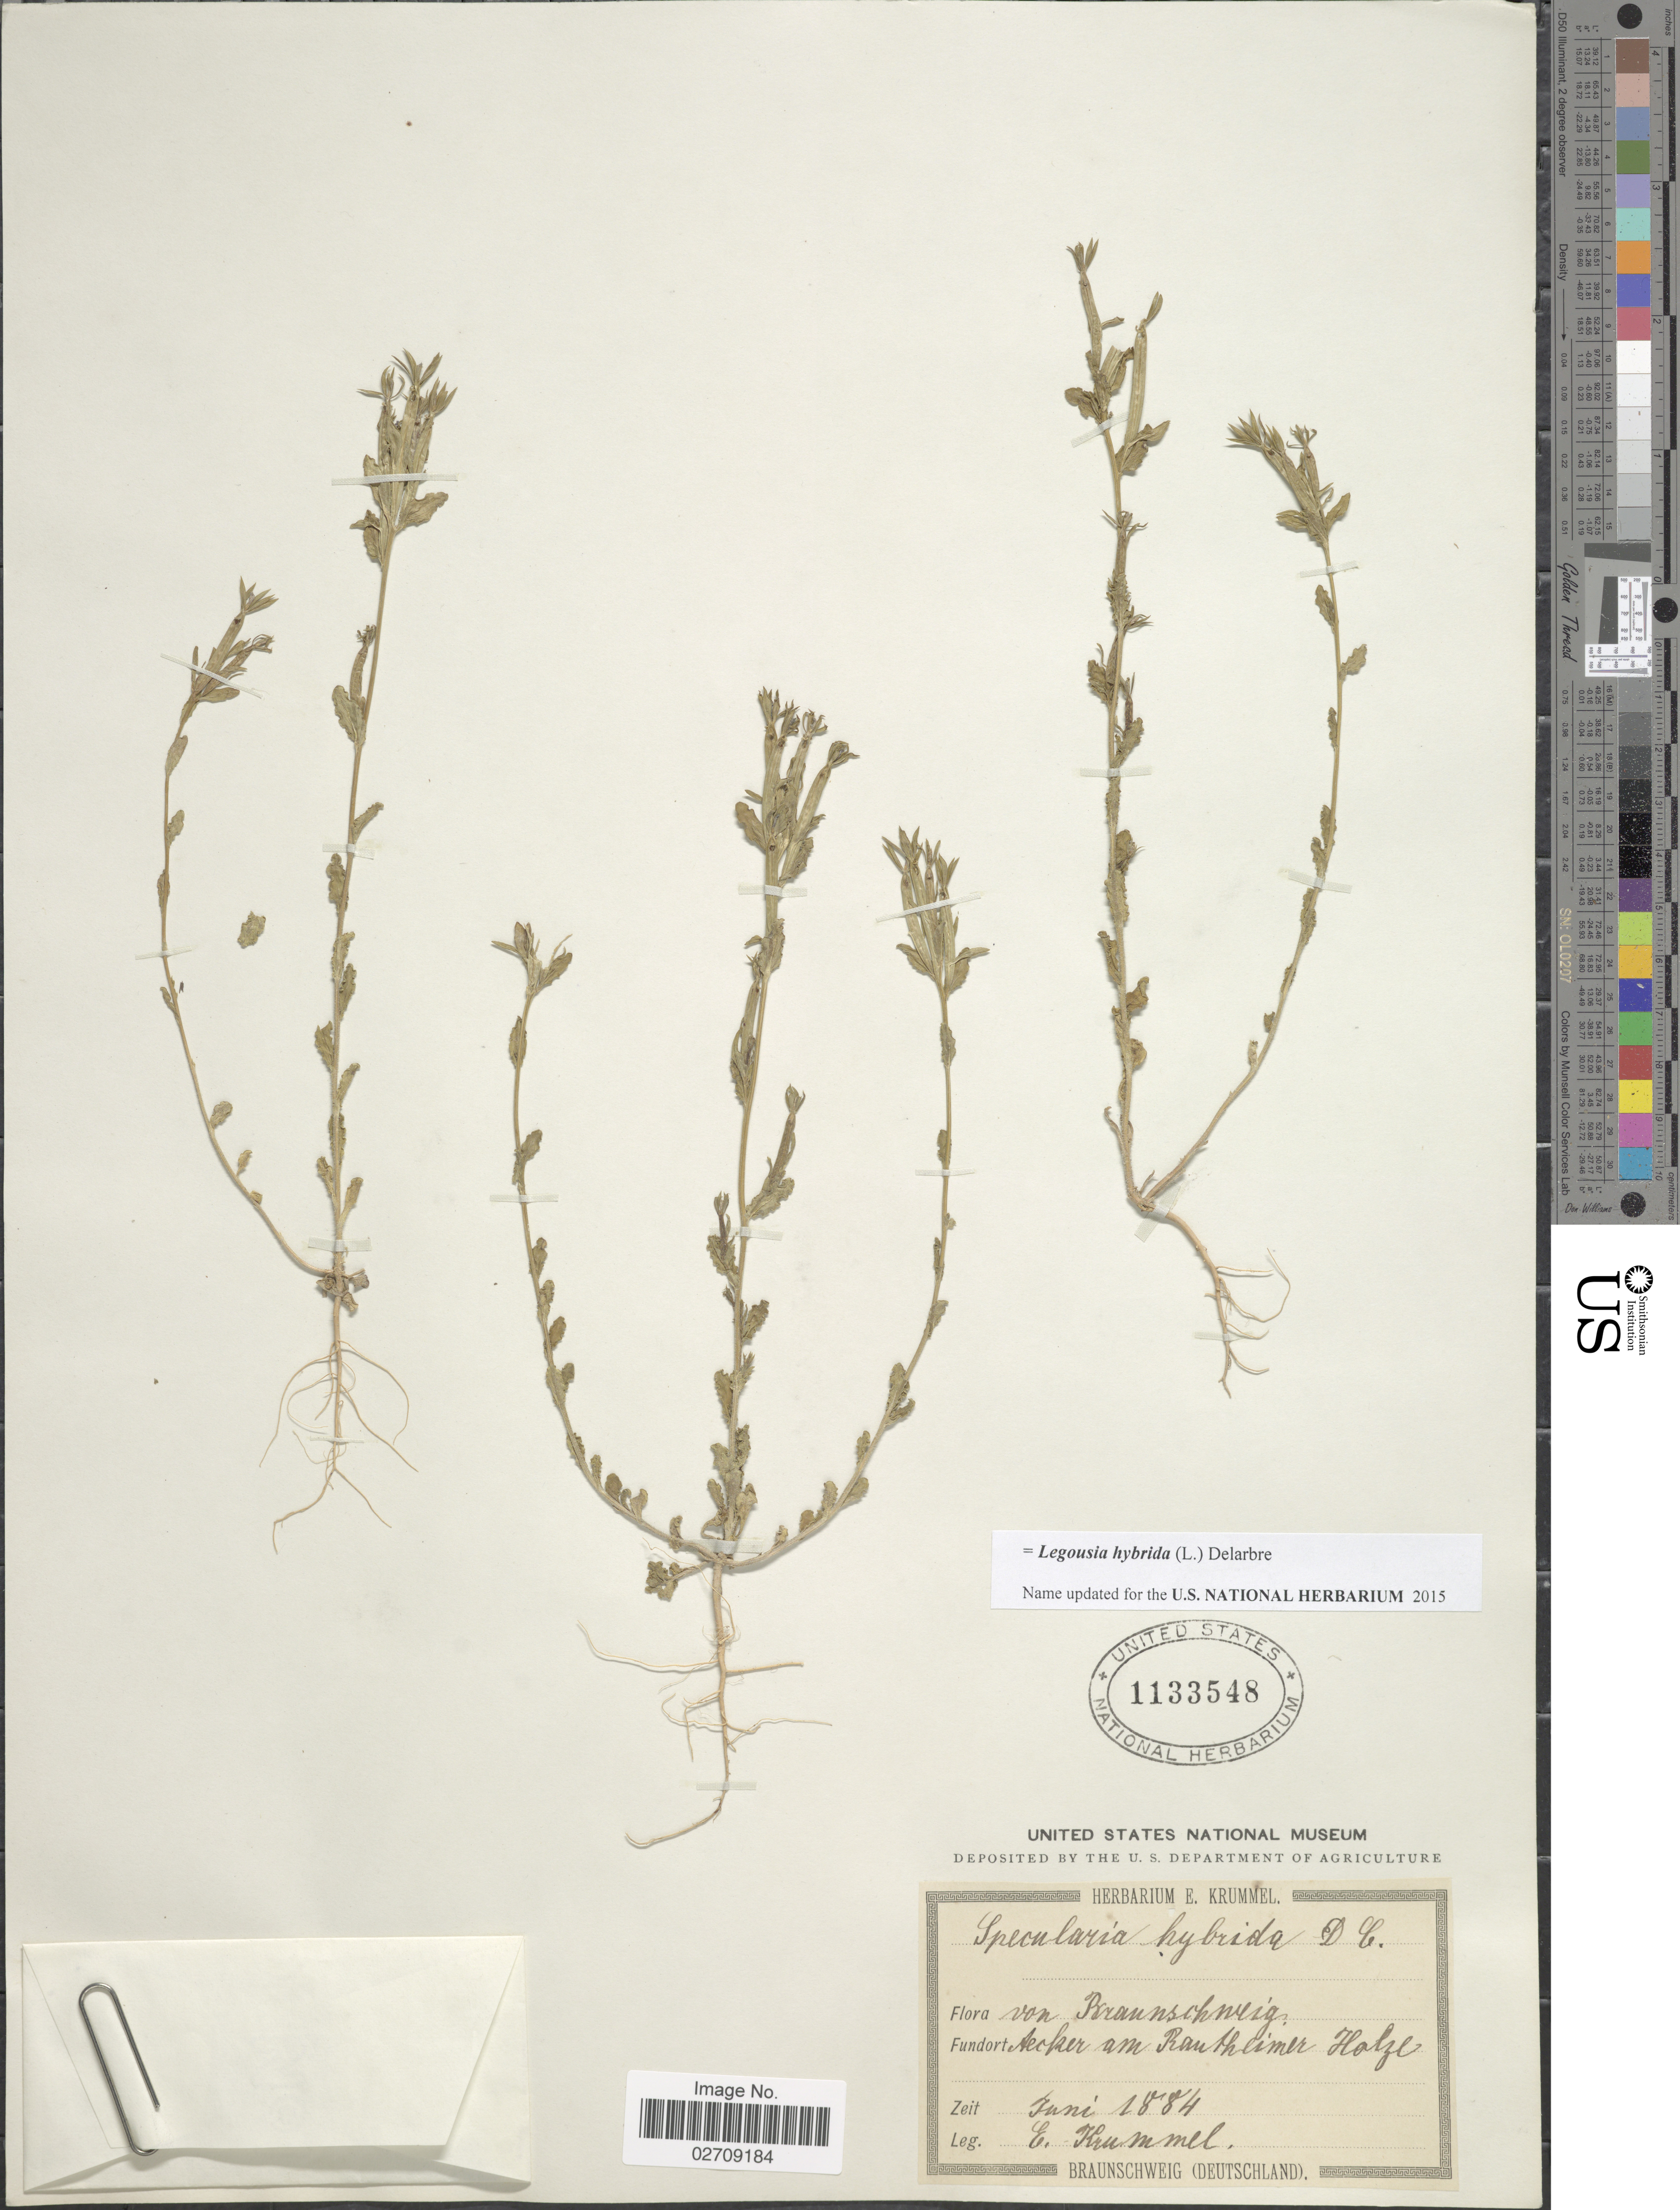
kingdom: Plantae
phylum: Tracheophyta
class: Magnoliopsida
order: Asterales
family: Campanulaceae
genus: Legousia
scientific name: Legousia hybrida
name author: (L.) Delarbre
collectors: E. Krummel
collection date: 1884-06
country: Germany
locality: Von Braunschweig, Aecker am Rautheimer Holze [interpreted]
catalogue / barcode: US 1133548